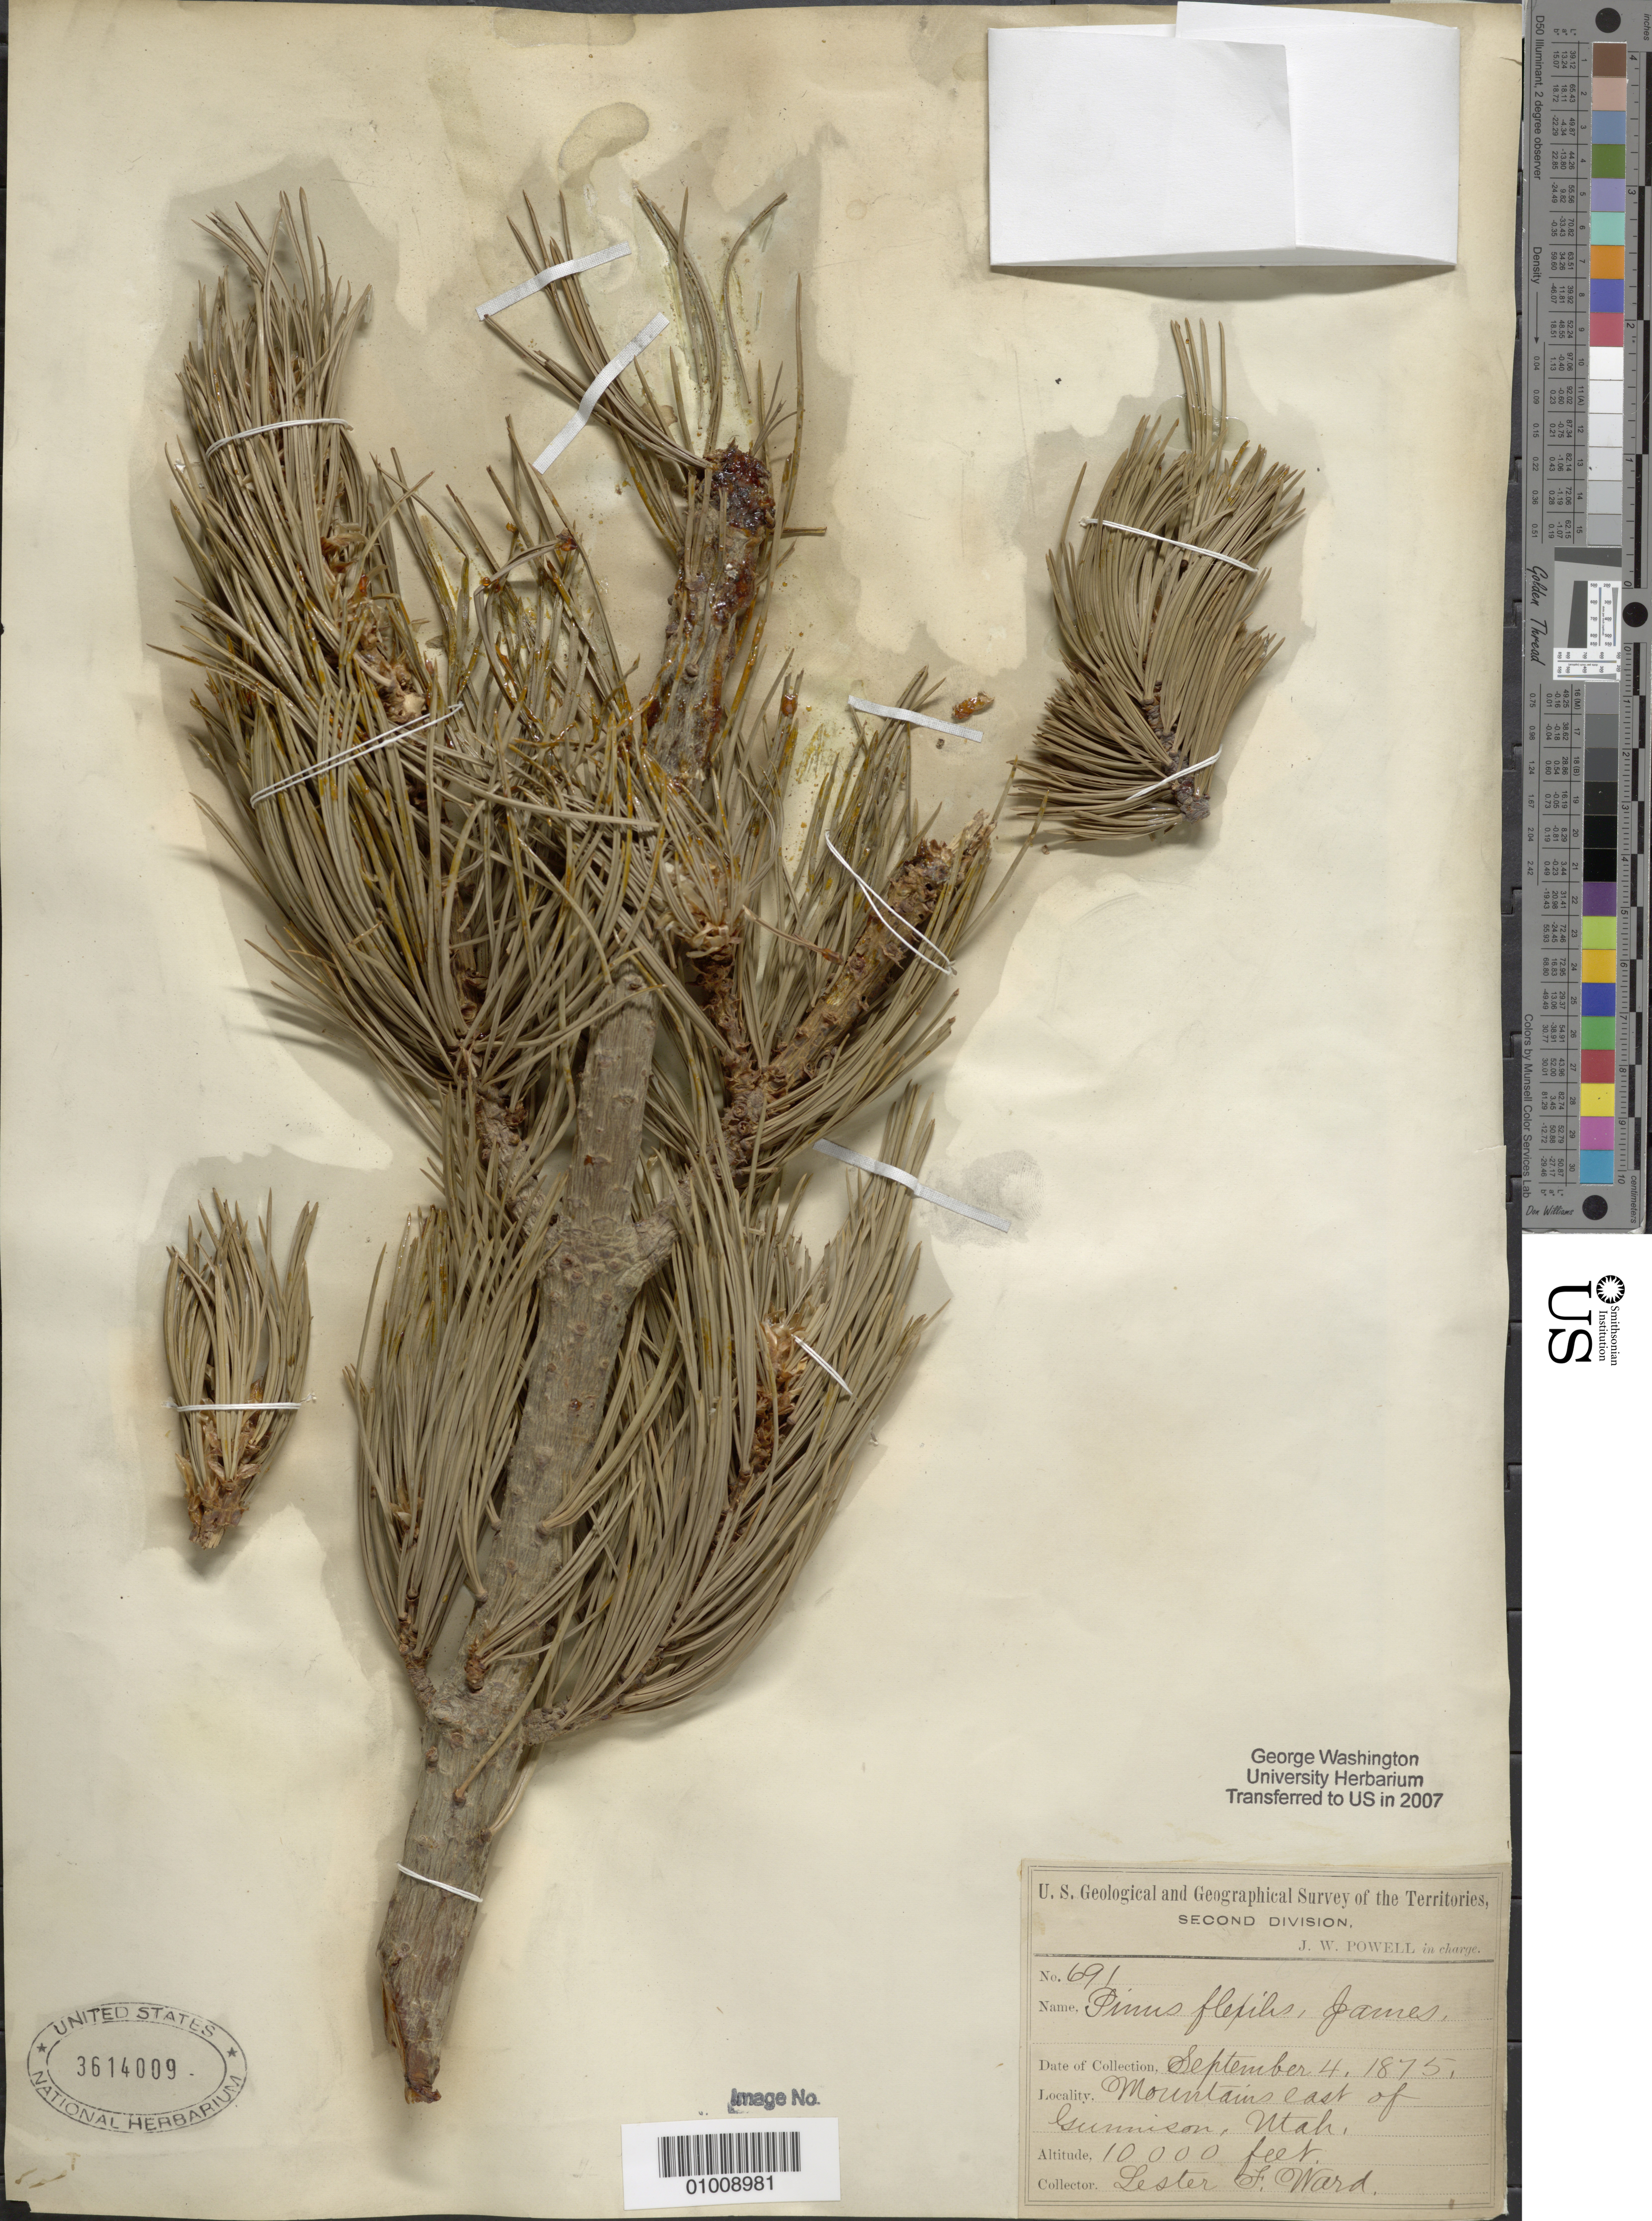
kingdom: Plantae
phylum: Tracheophyta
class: Pinopsida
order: Pinales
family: Pinaceae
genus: Pinus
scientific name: Pinus flexilis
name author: E. James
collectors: L. F. Ward & J. W. Powell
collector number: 691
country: United States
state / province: Utah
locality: Mountain E of Gunnison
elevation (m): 3048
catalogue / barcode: US 3614009